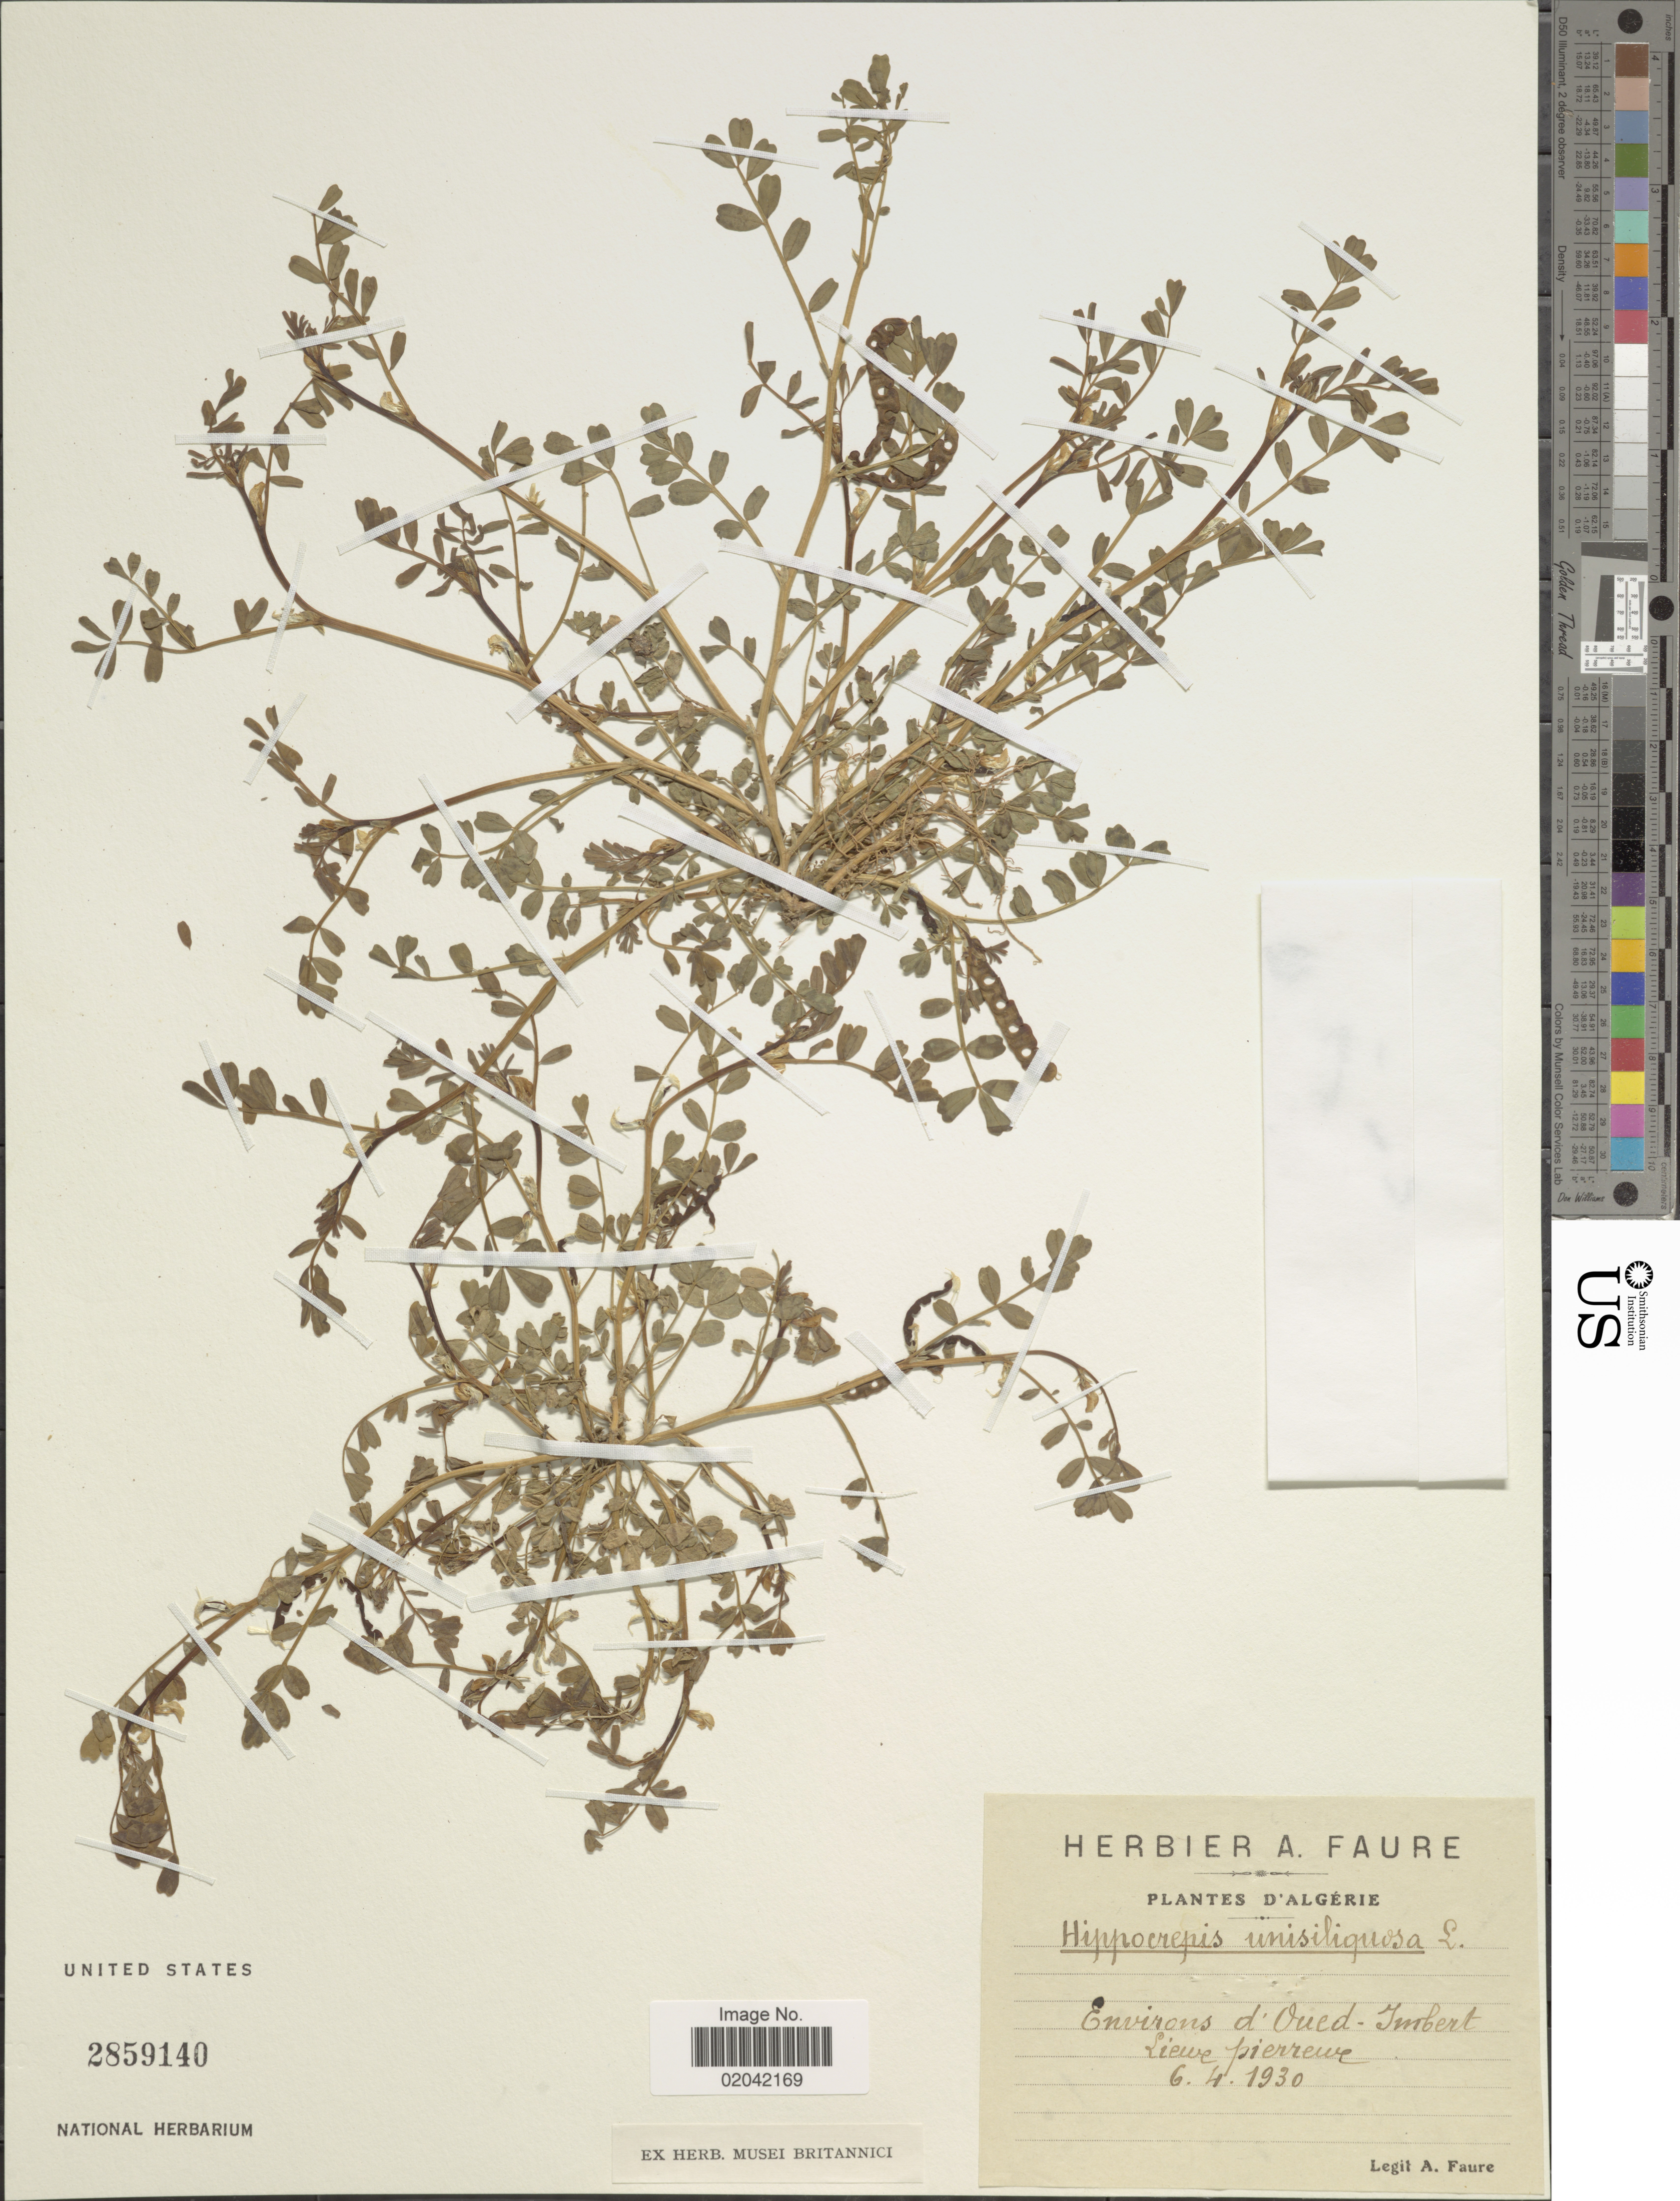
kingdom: Plantae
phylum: Tracheophyta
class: Magnoliopsida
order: Fabales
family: Fabaceae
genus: Hippocrepis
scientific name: Hippocrepis unisiliquosa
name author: L.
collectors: A. Faure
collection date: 1930-04-06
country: Algeria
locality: D'Algerie. Environs d'Oued-Imbert Liewe Pierrewe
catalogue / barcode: US 2859140